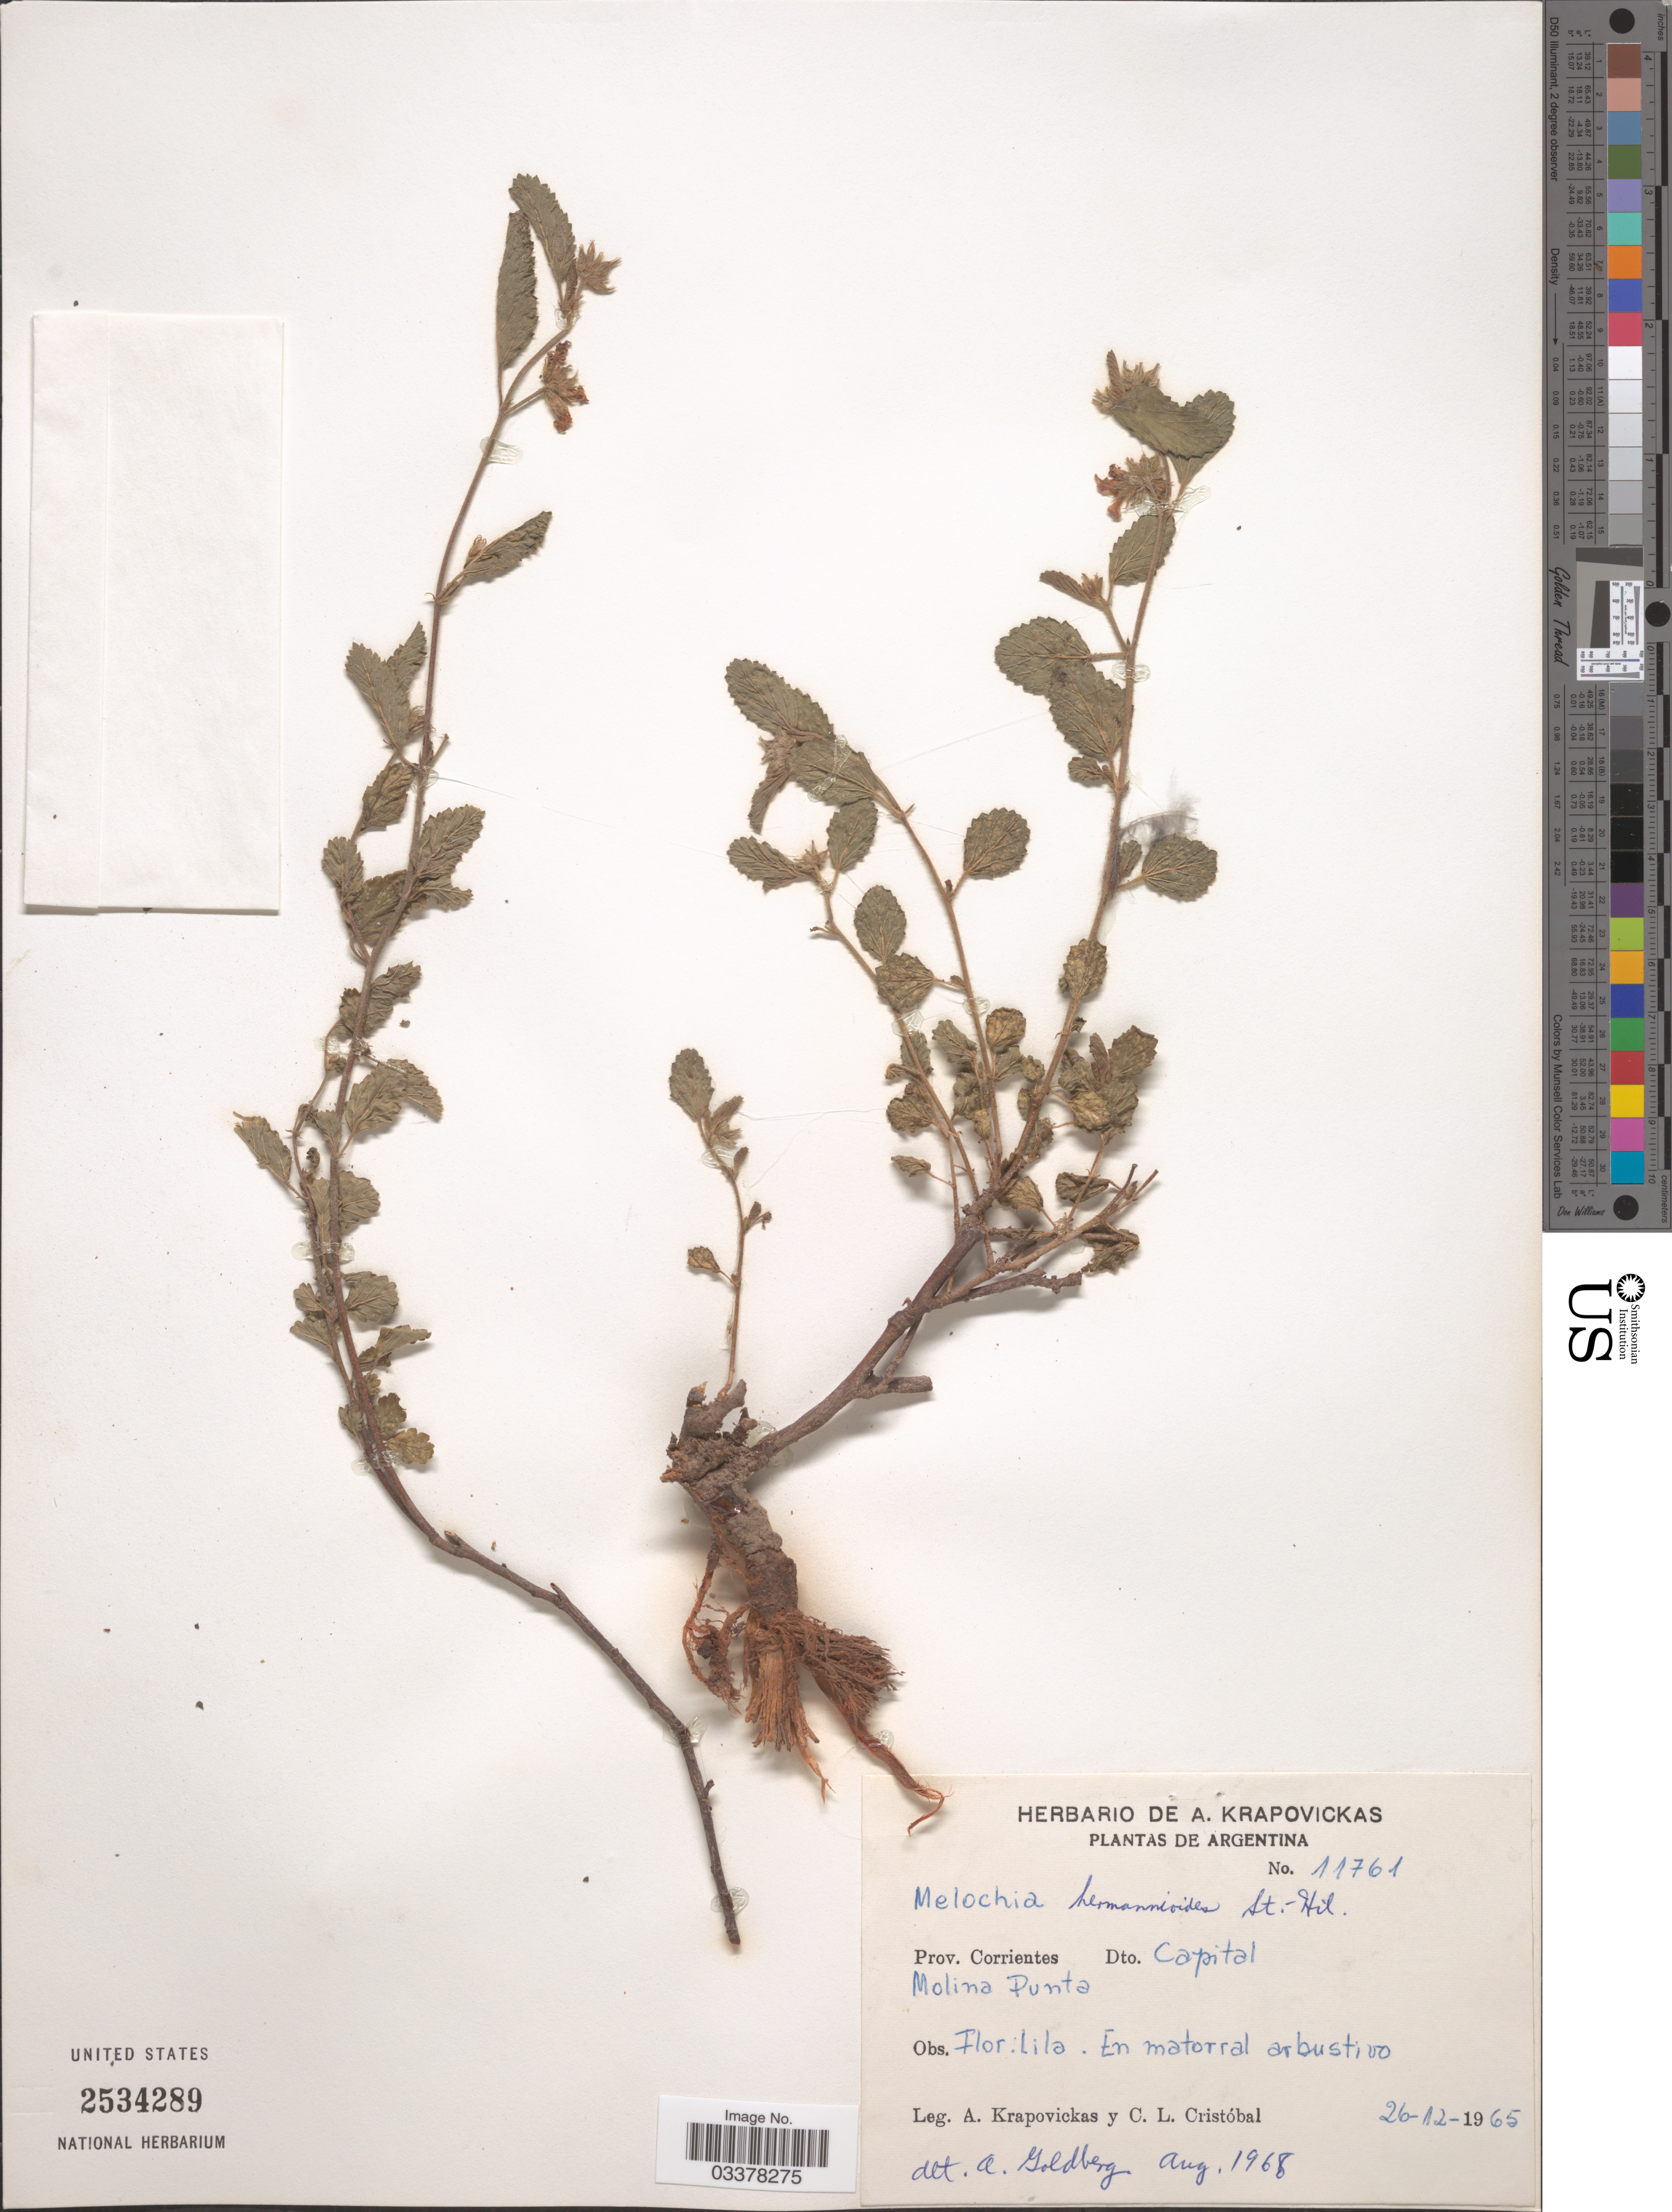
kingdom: Plantae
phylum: Tracheophyta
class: Magnoliopsida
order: Malvales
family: Malvaceae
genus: Melochia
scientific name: Melochia hermannioides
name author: A. St.-Hil.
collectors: A. Krapovickas & C. L. Cristóbal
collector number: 11761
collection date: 1965-12-26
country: Argentina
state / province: Corrientes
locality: Dpto. Capital. Molina Punta.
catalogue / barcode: US 2534289